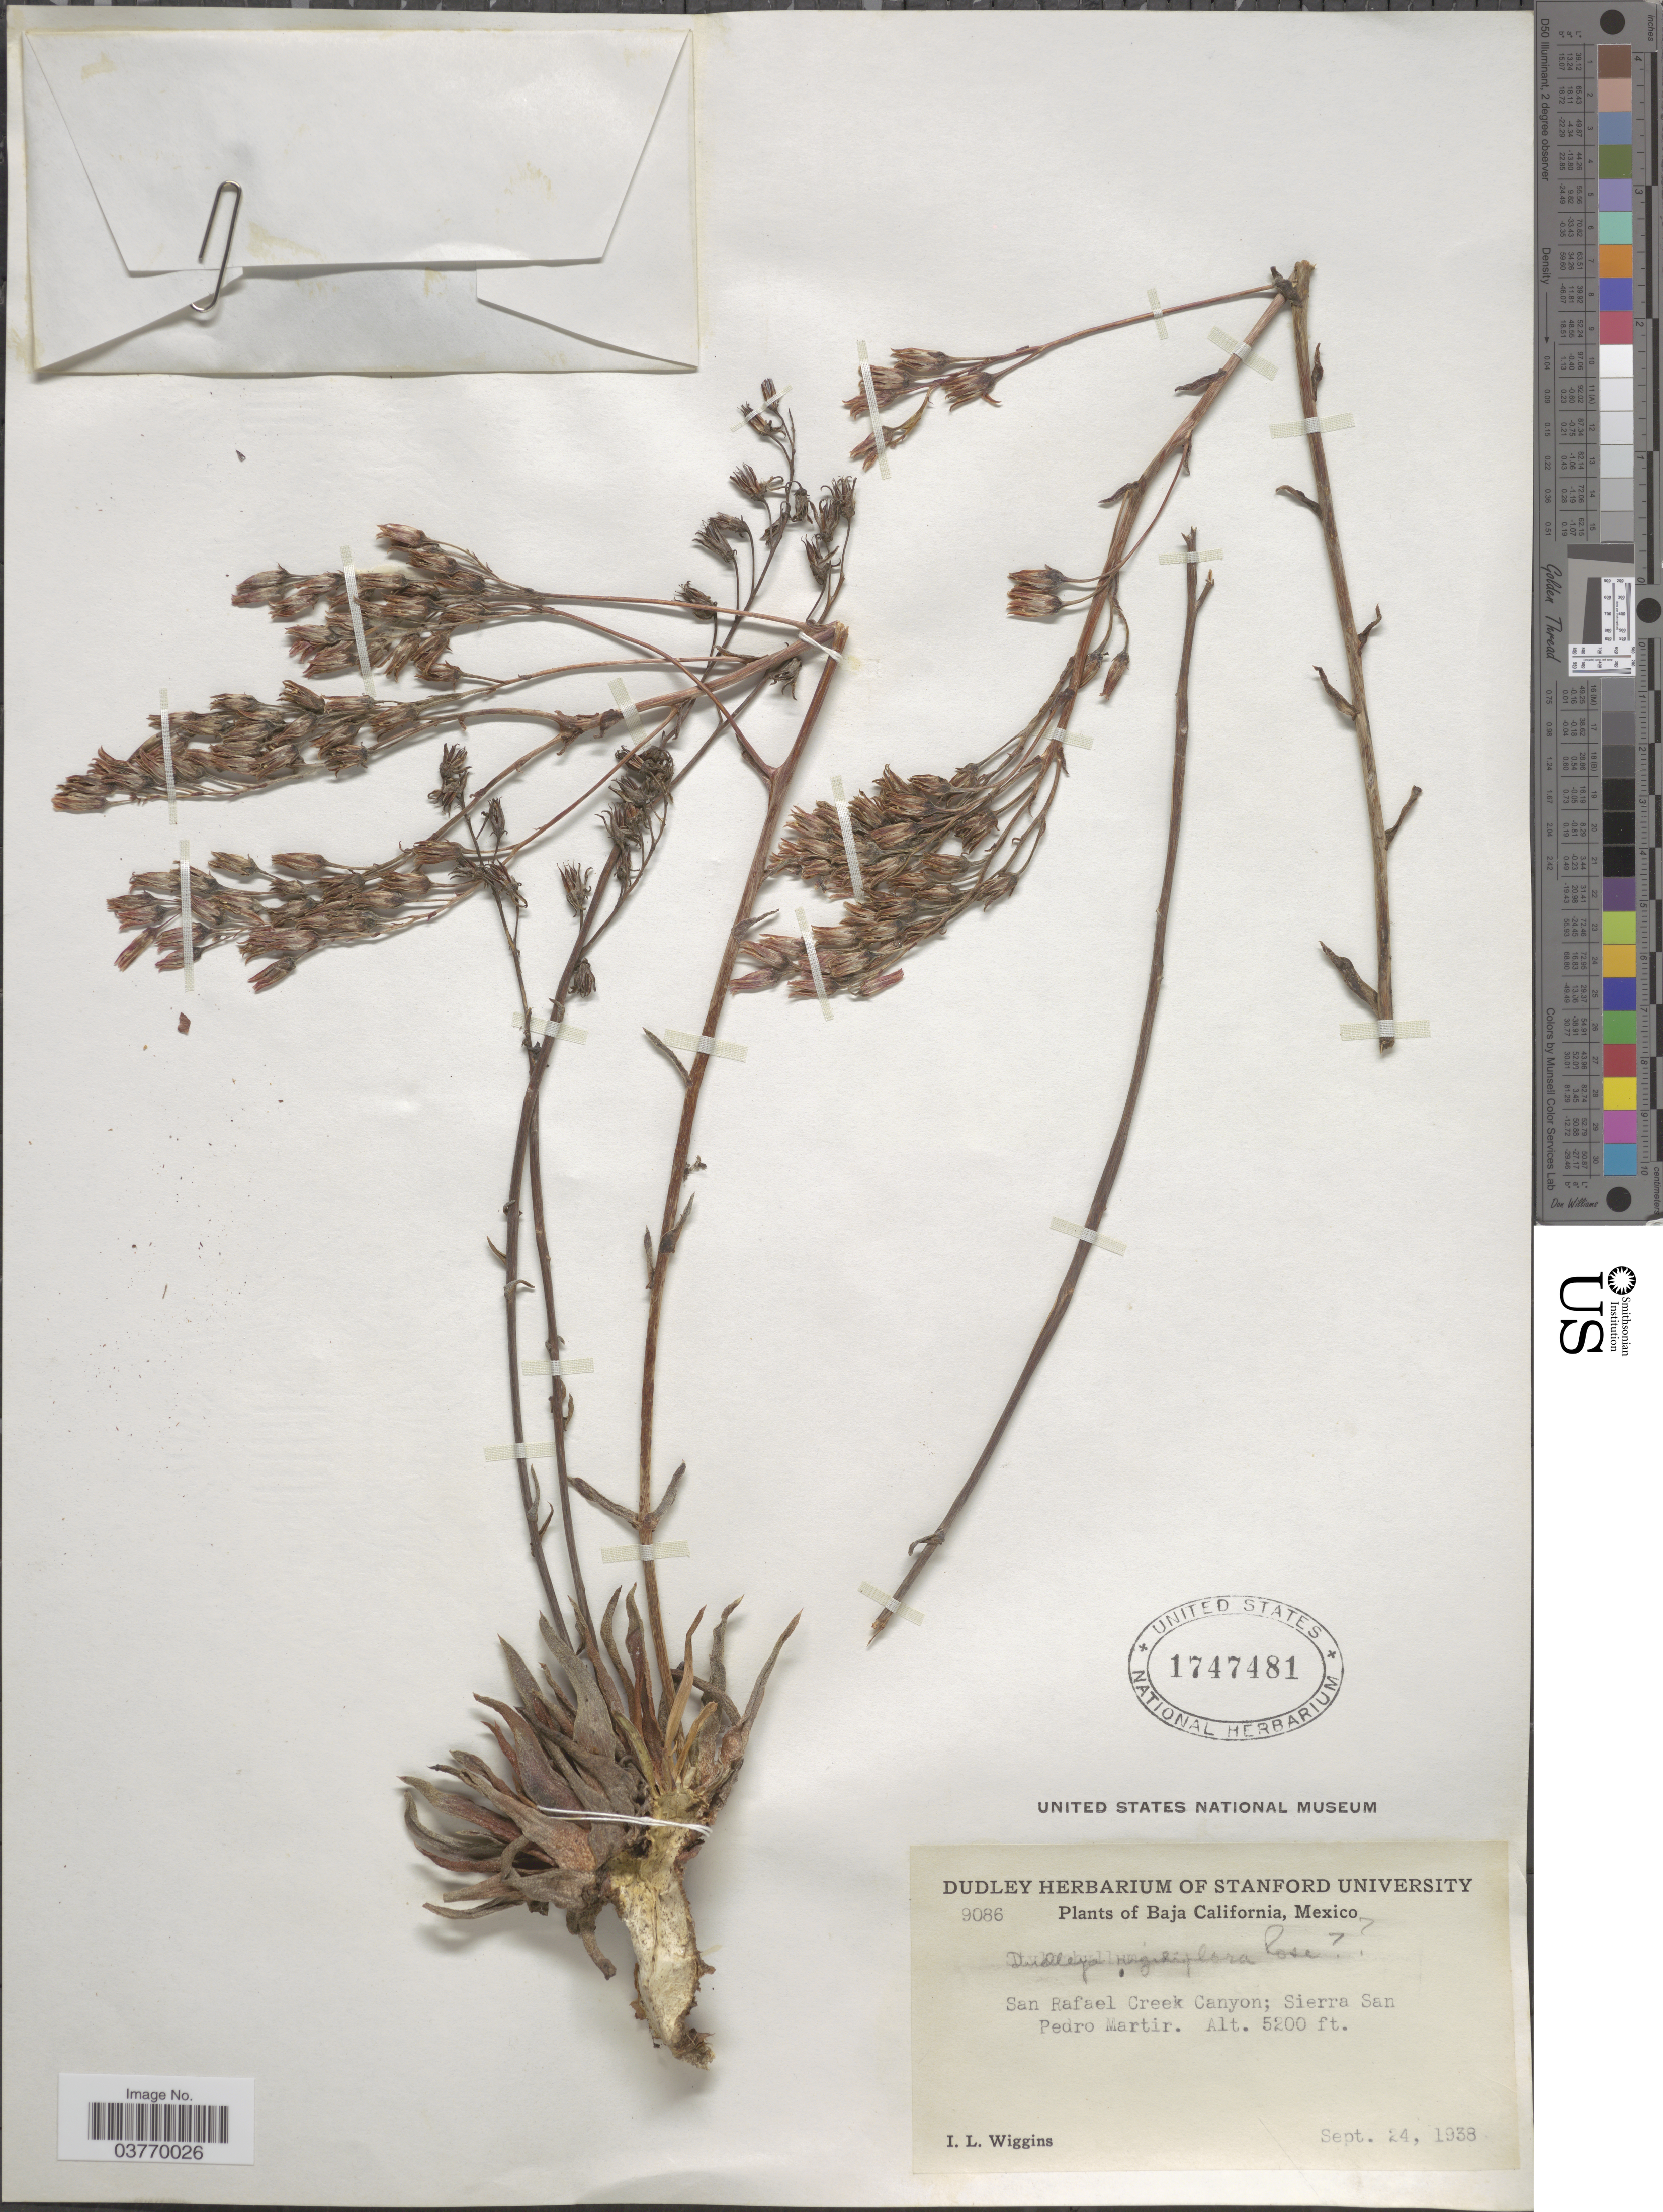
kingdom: Plantae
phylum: Tracheophyta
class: Magnoliopsida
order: Saxifragales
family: Crassulaceae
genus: Dudleya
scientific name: Dudleya pulverulenta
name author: (Nutt.) Britton & Rose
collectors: I. L. Wiggins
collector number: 9086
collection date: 1938-09-24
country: Mexico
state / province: Baja California Sur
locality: San Rafael Creek Canyon; Sierra San Pedro Martir.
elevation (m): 1585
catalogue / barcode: US 1747481